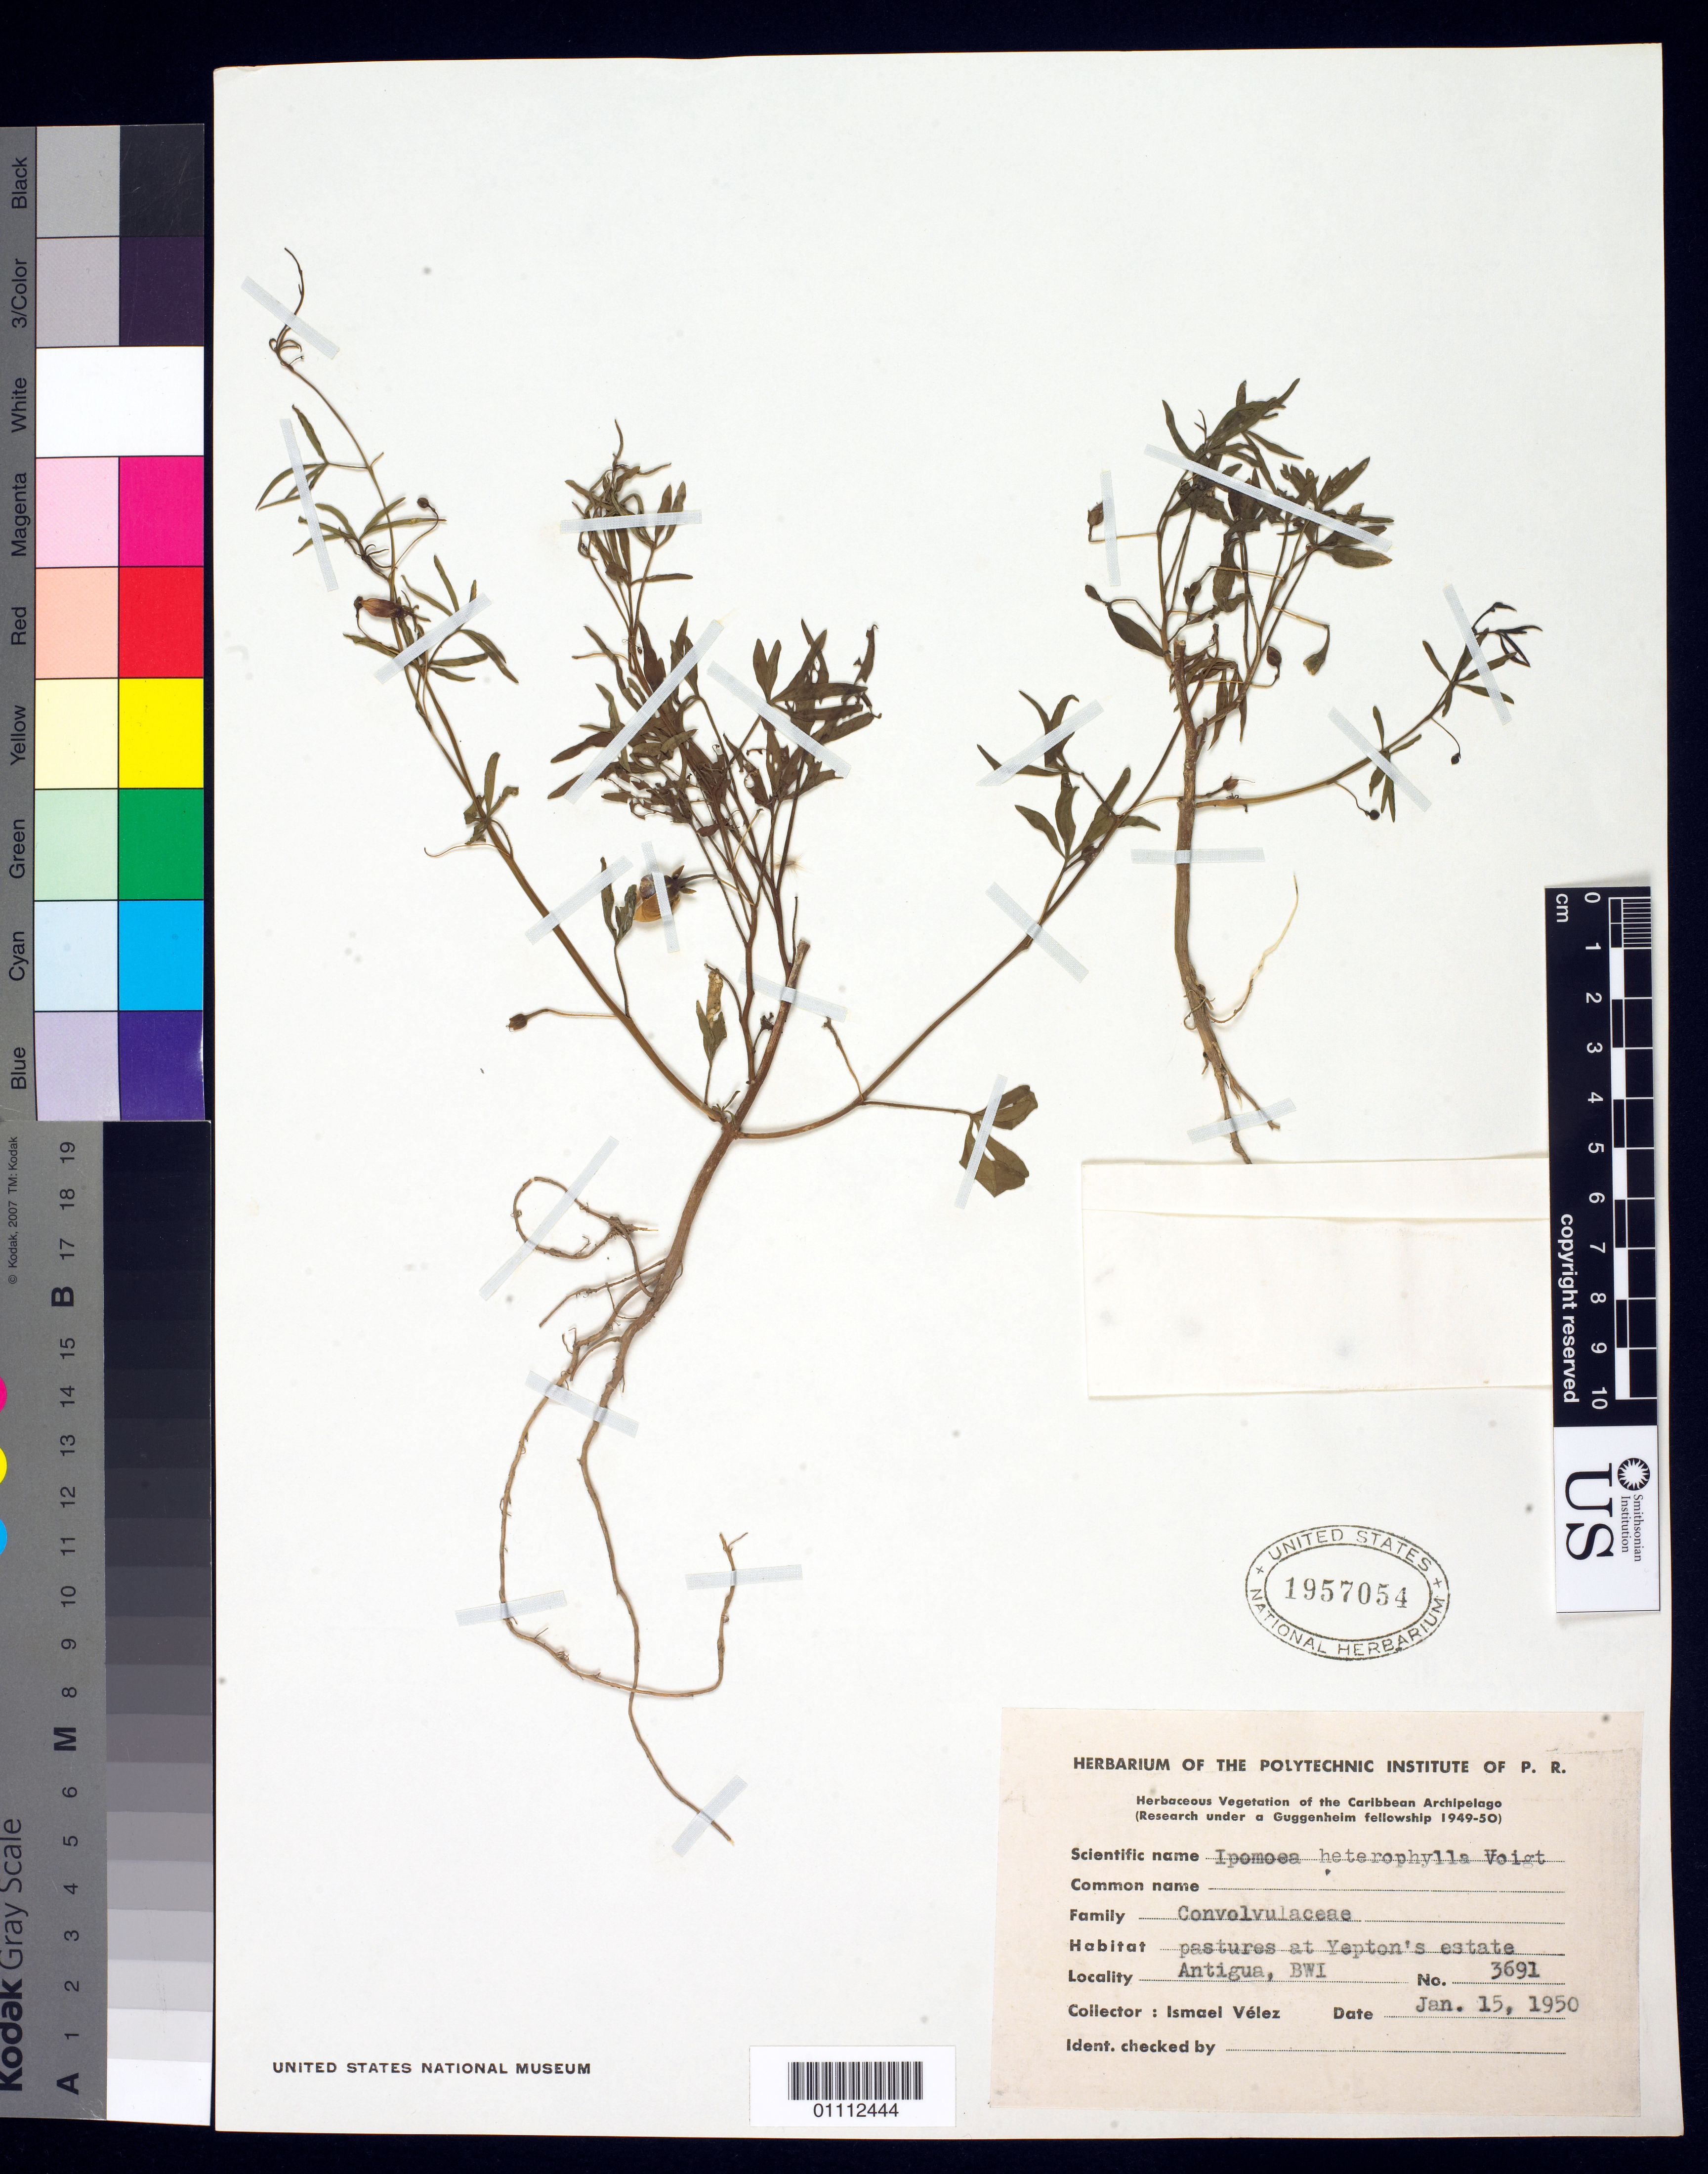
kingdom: Plantae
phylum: Tracheophyta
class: Magnoliopsida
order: Solanales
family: Convolvulaceae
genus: Ipomoea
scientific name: Ipomoea wrightii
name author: A. Gray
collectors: I. Vélez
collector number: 3691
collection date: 1950-01-15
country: Antigua and Barbuda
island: Antigua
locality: Yepton's Estate.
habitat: Pastures.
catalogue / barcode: US 1957054